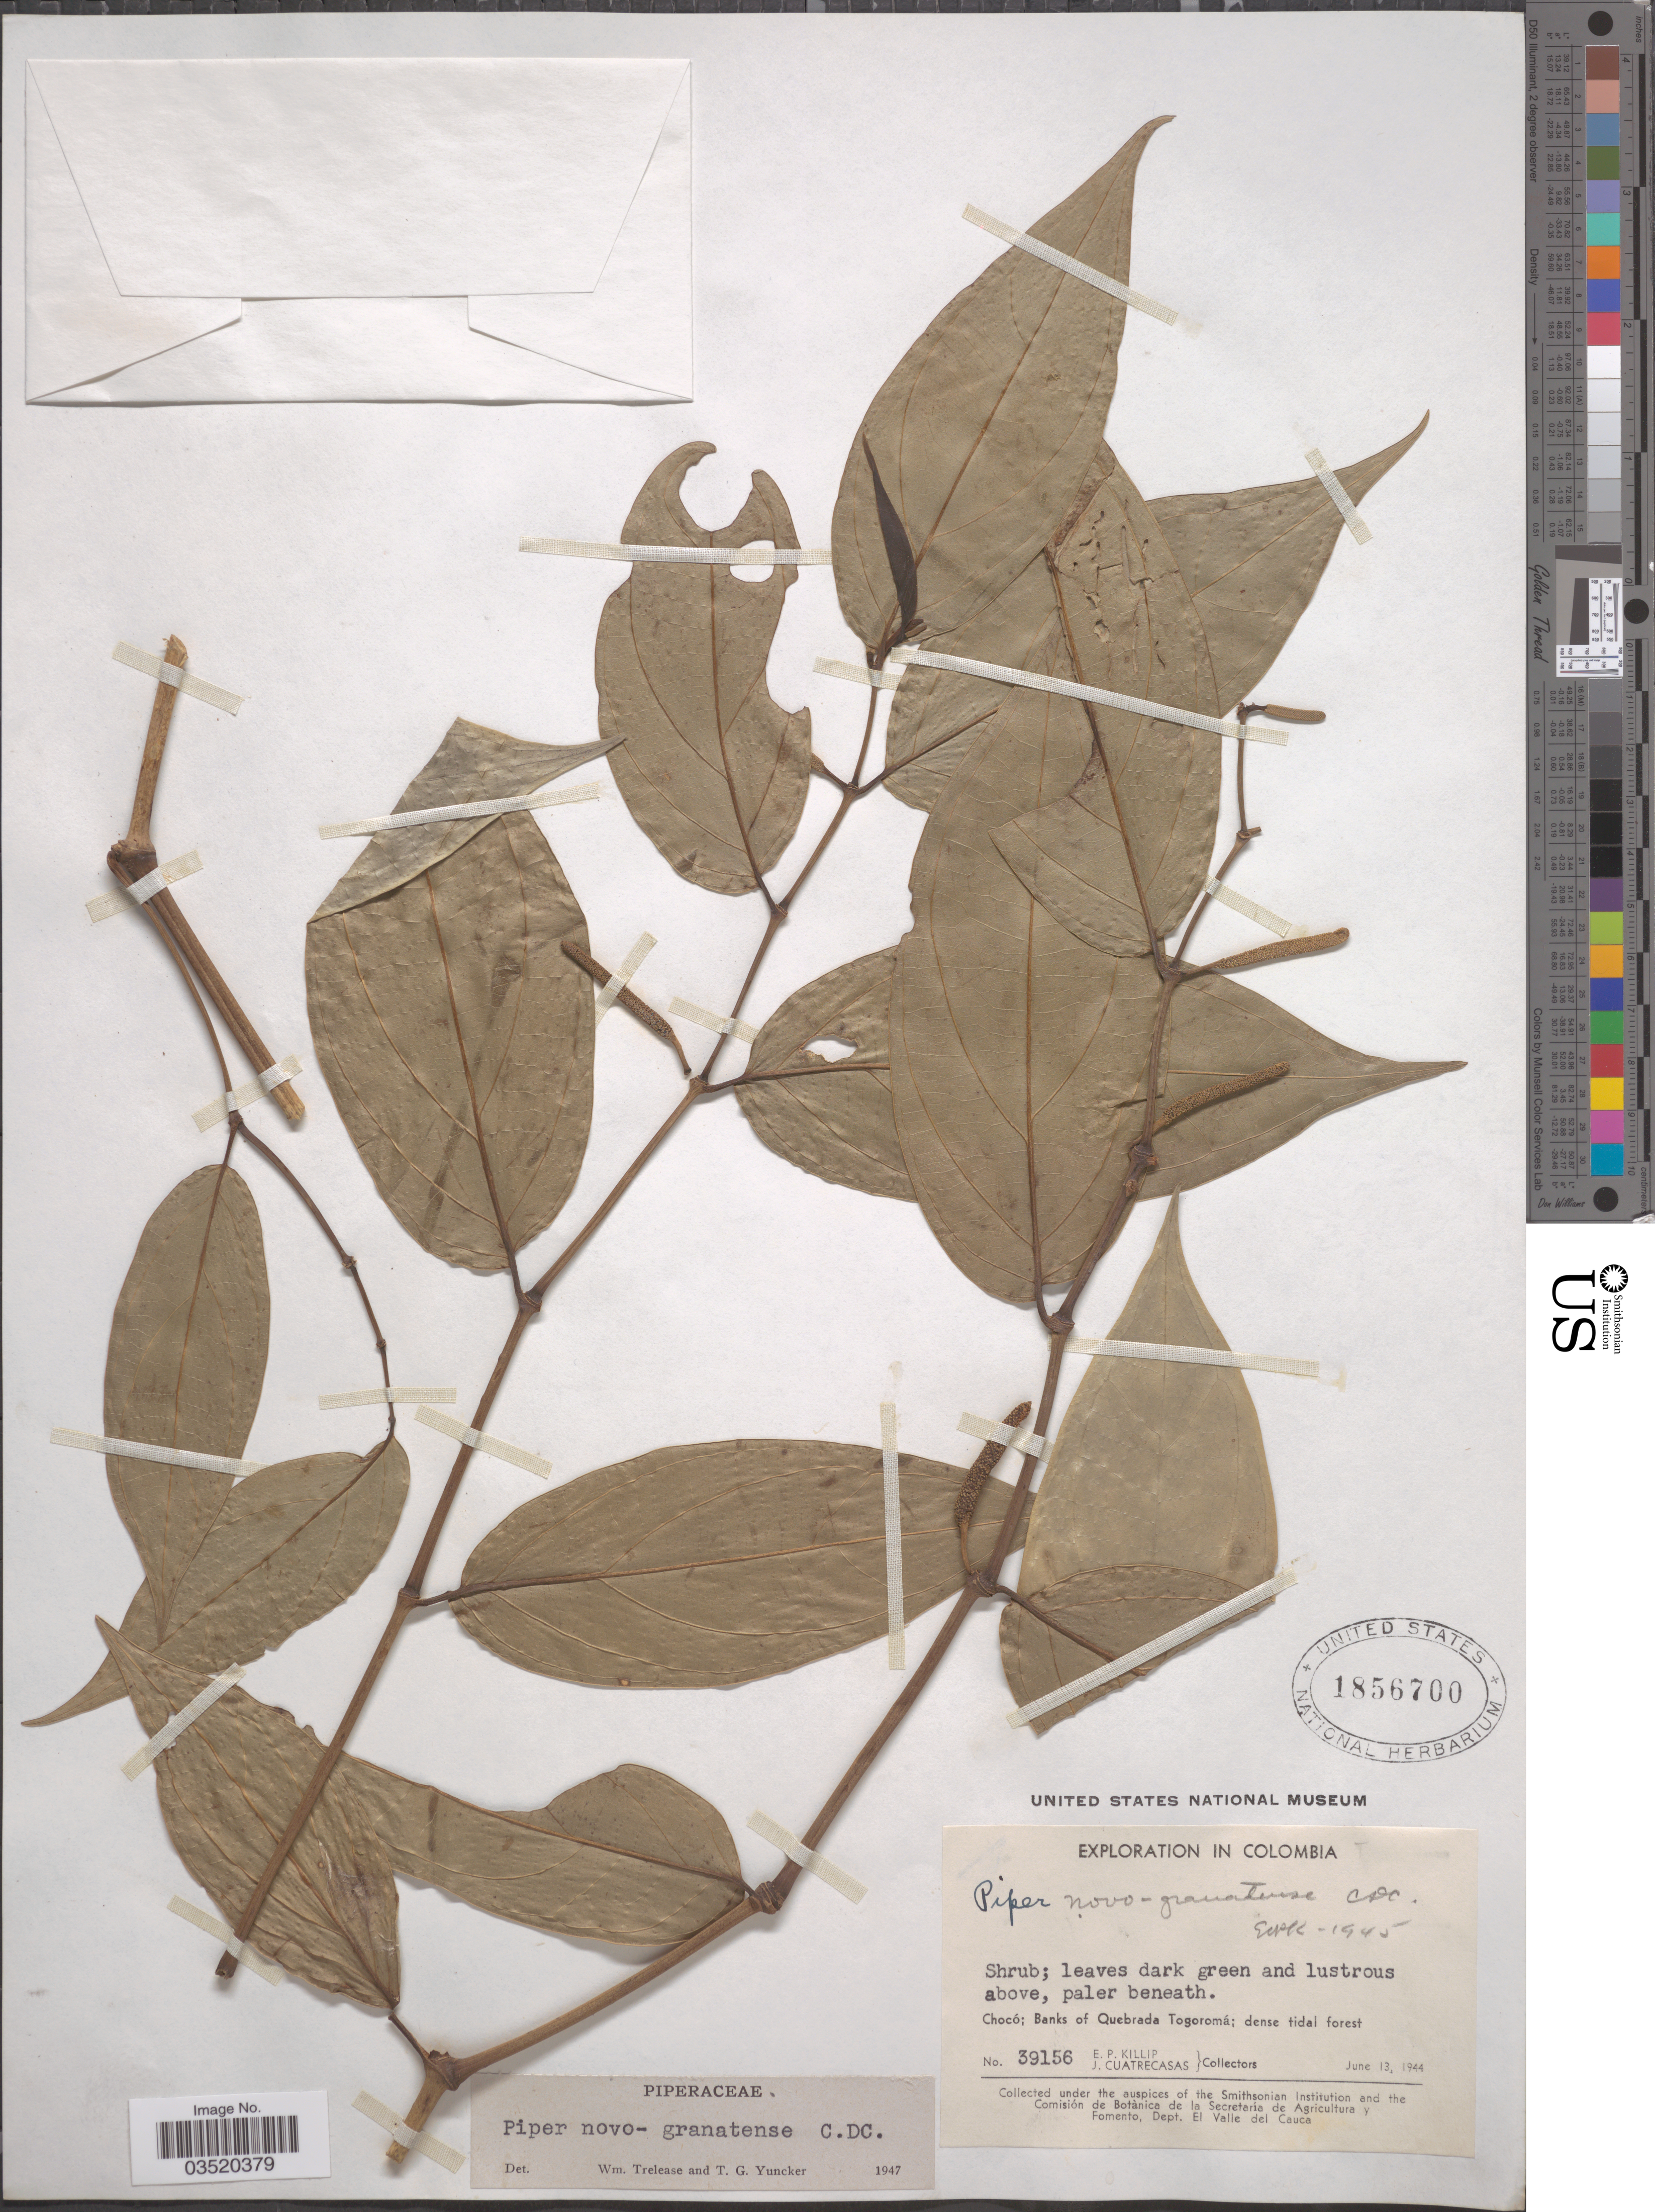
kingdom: Plantae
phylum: Tracheophyta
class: Magnoliopsida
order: Piperales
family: Piperaceae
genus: Piper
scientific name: Piper novo-granatense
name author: C. DC.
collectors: E. P. Killip & J. Cuatrecasas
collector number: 39156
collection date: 1944-06-13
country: Colombia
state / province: Chocó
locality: Banks of Quebrada Togoromá.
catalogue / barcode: US 1856700